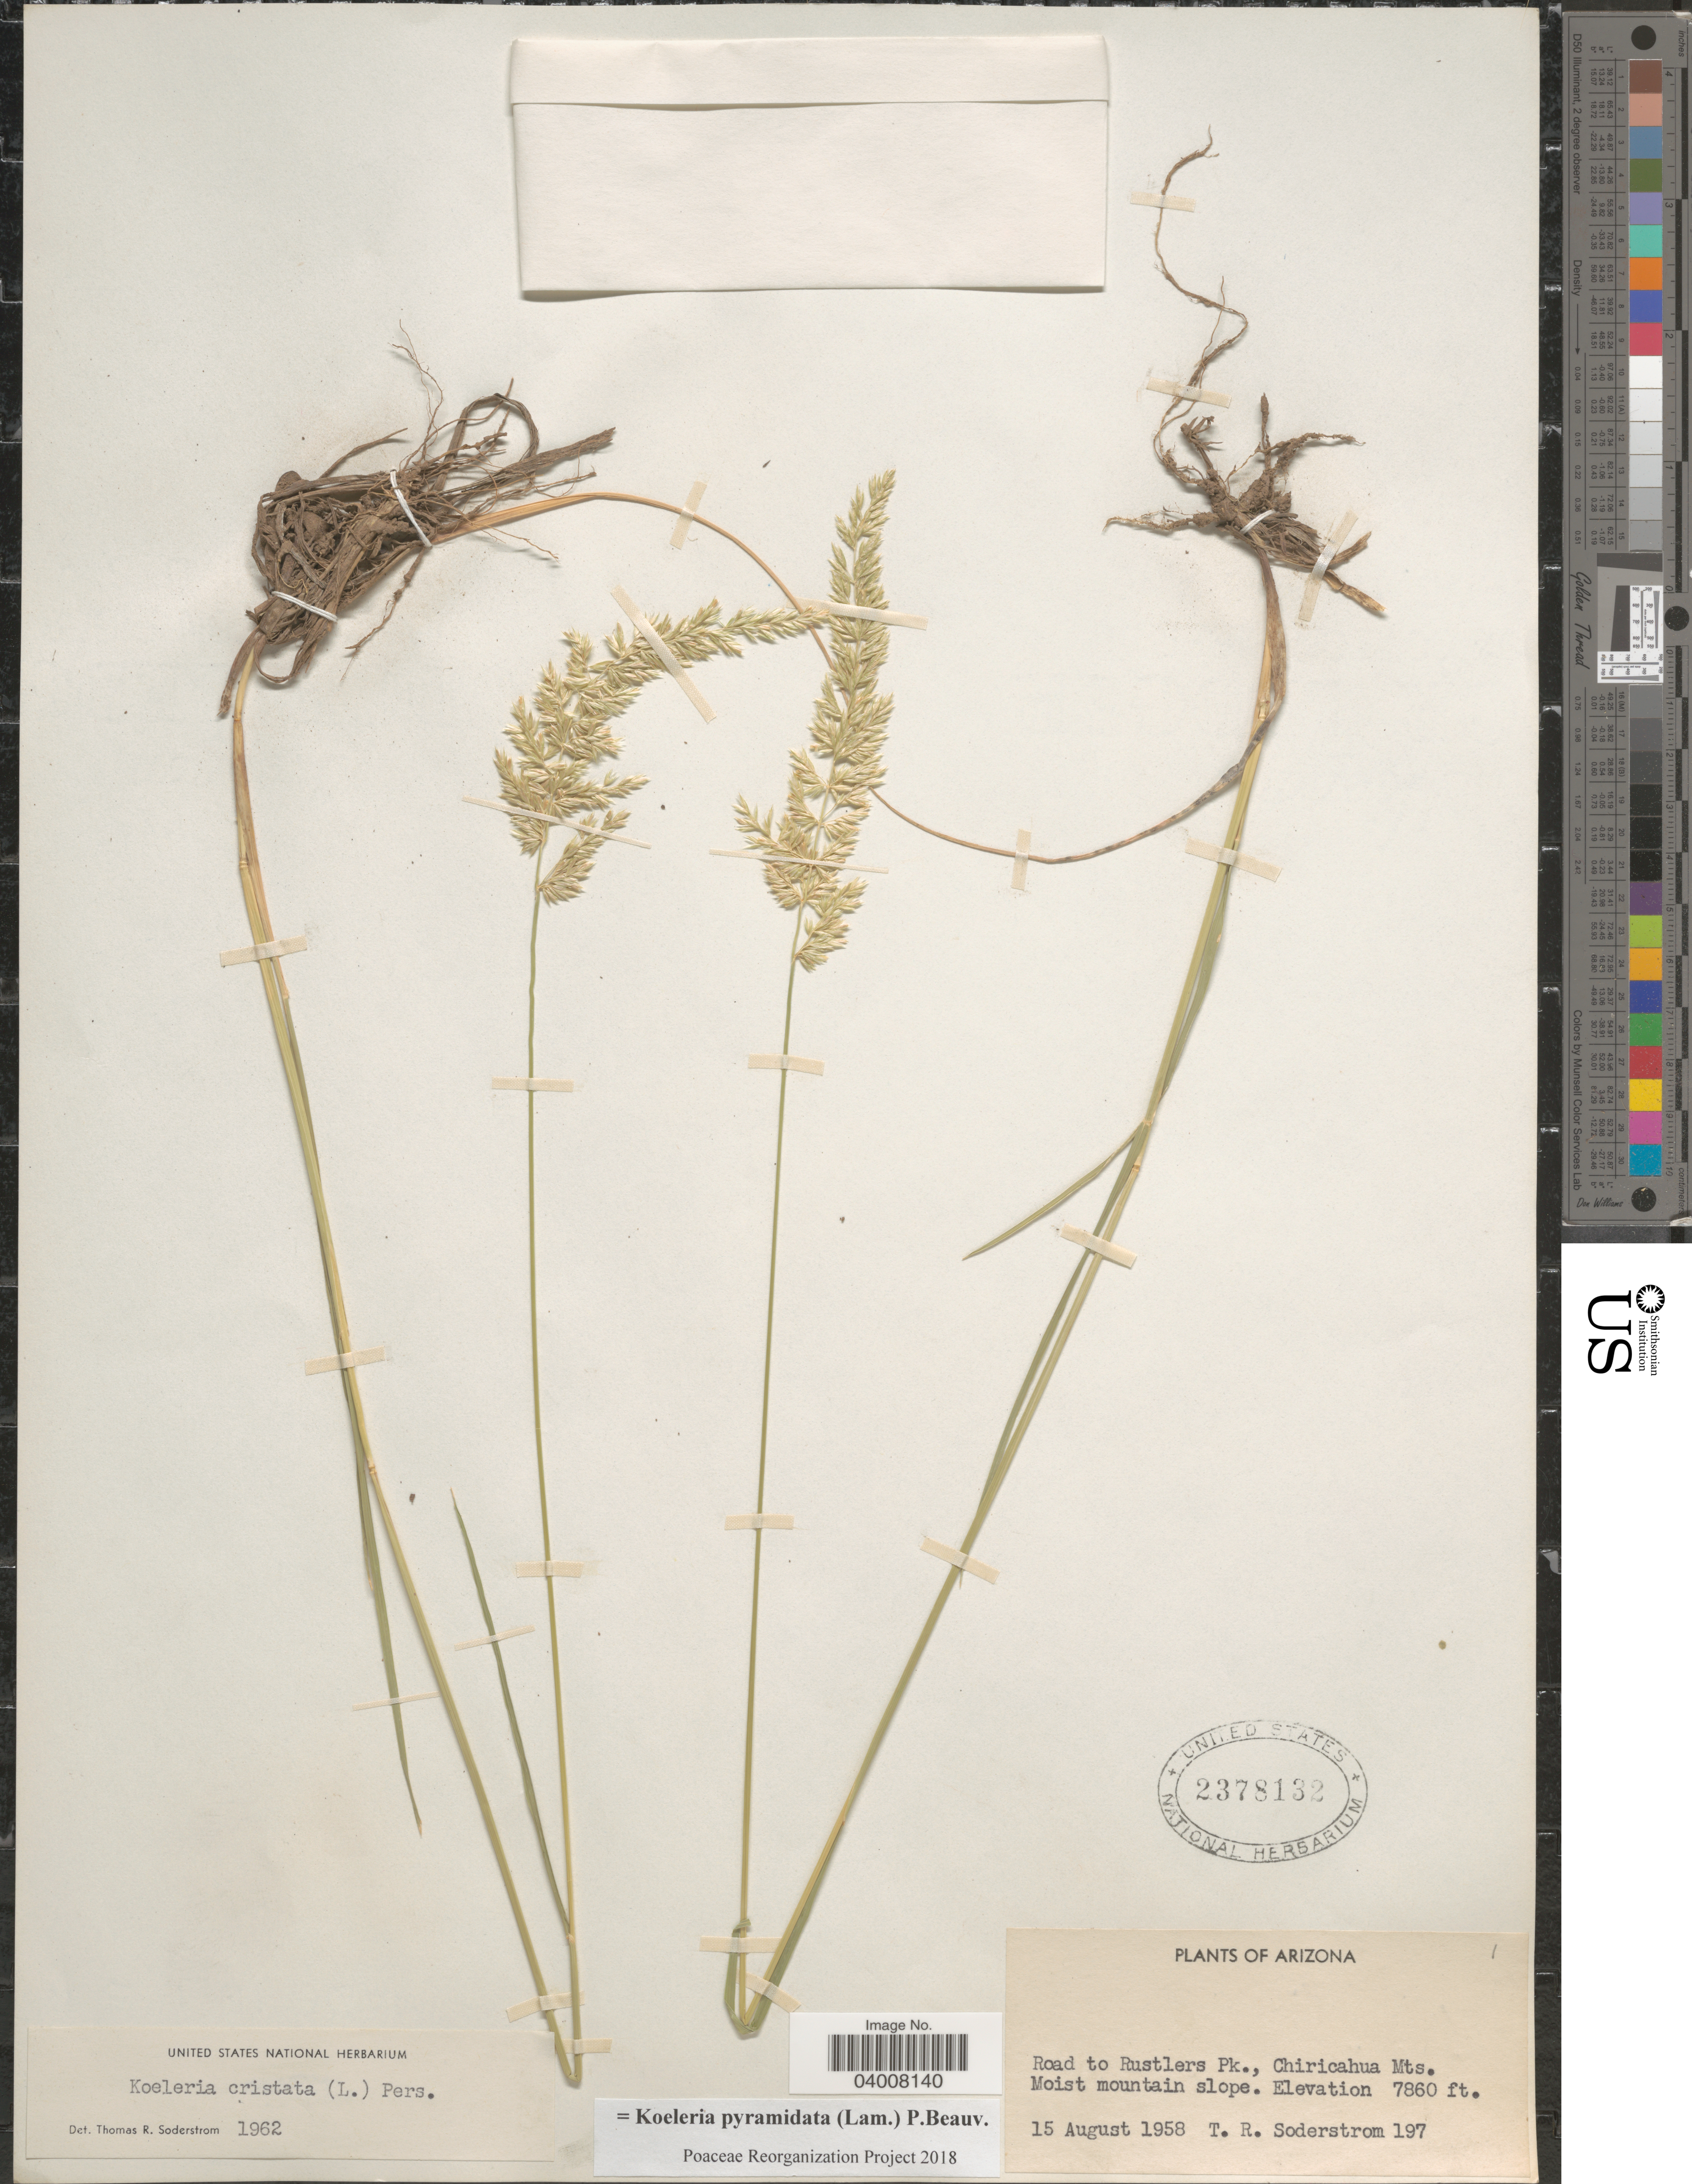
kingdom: Plantae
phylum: Tracheophyta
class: Liliopsida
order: Poales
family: Poaceae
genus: Koeleria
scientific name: Koeleria pyramidata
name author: (Lam.) P. Beauv.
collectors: T. R. Soderstrom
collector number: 197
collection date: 1958-08-15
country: United States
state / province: Arizona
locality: Road to Rustler's Pk., Chiricahua Mts. Moist mountain slope.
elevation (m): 2396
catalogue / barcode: US 2378132